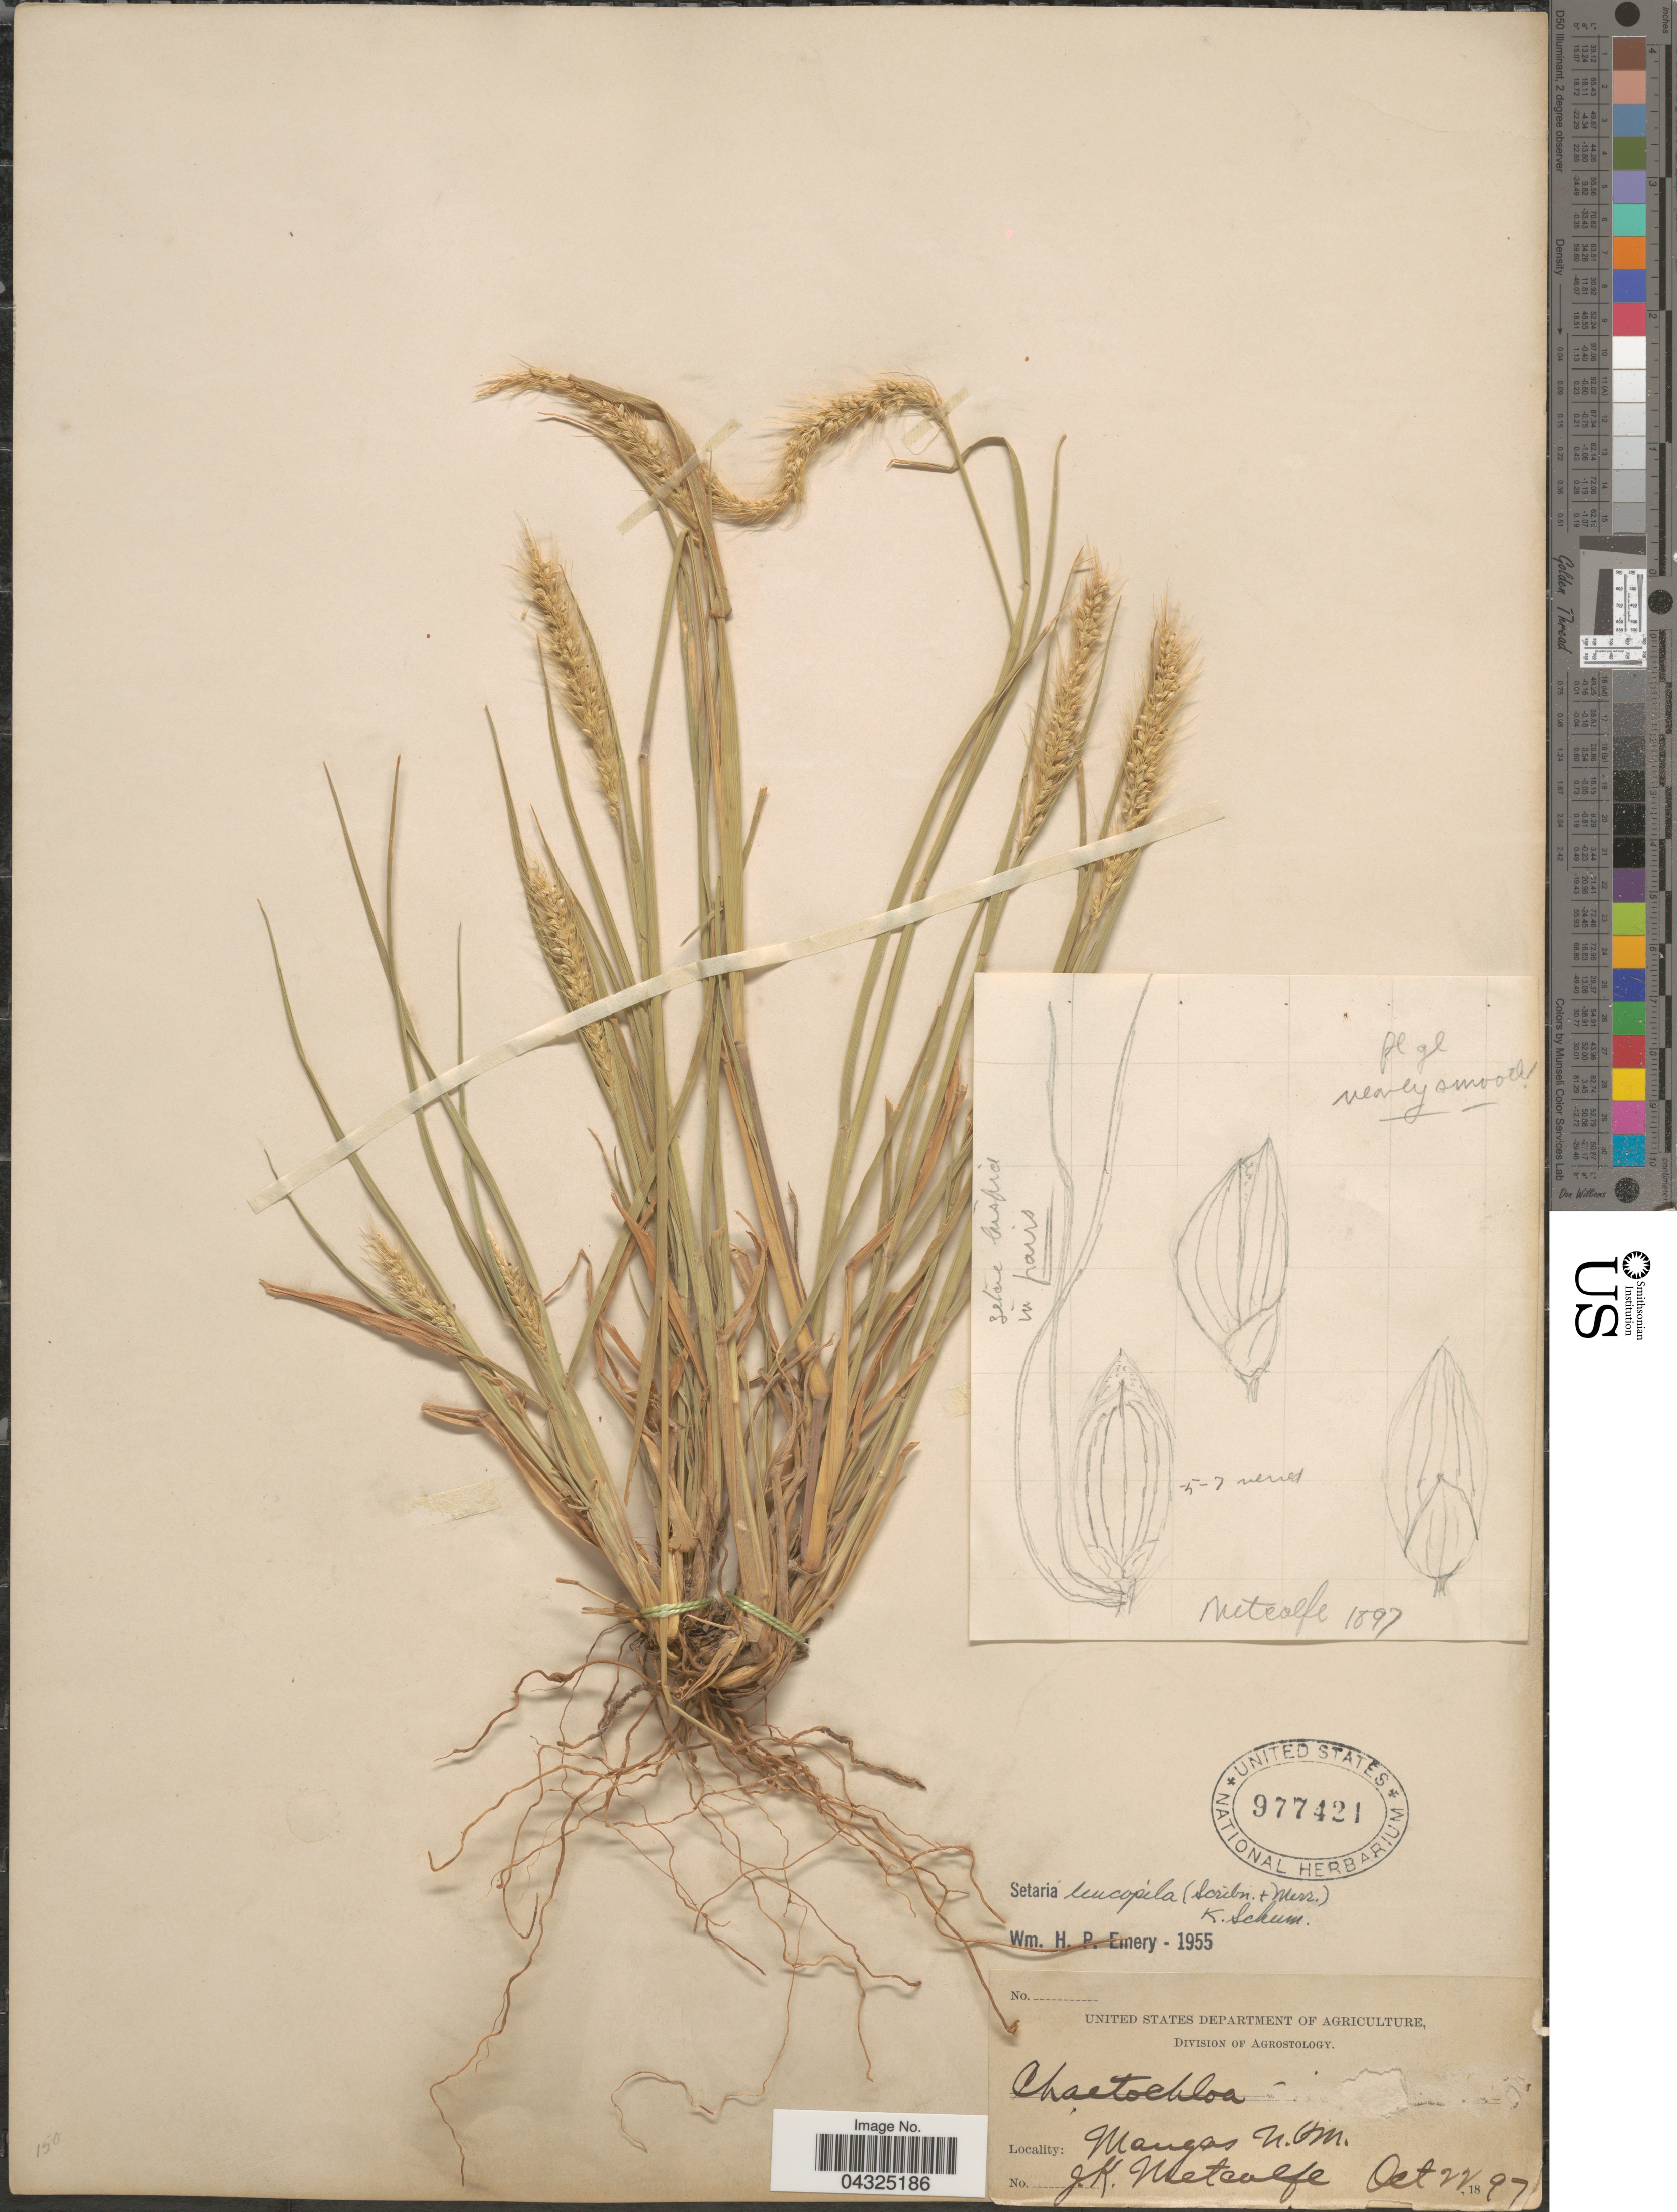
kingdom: Plantae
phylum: Tracheophyta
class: Liliopsida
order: Poales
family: Poaceae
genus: Setaria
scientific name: Setaria leucopila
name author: (Scribn. & Merr.) K. Schum.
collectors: J. Metcalfe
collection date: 1897-10-22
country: United States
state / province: New Mexico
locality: Mangas.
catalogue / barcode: US 977421